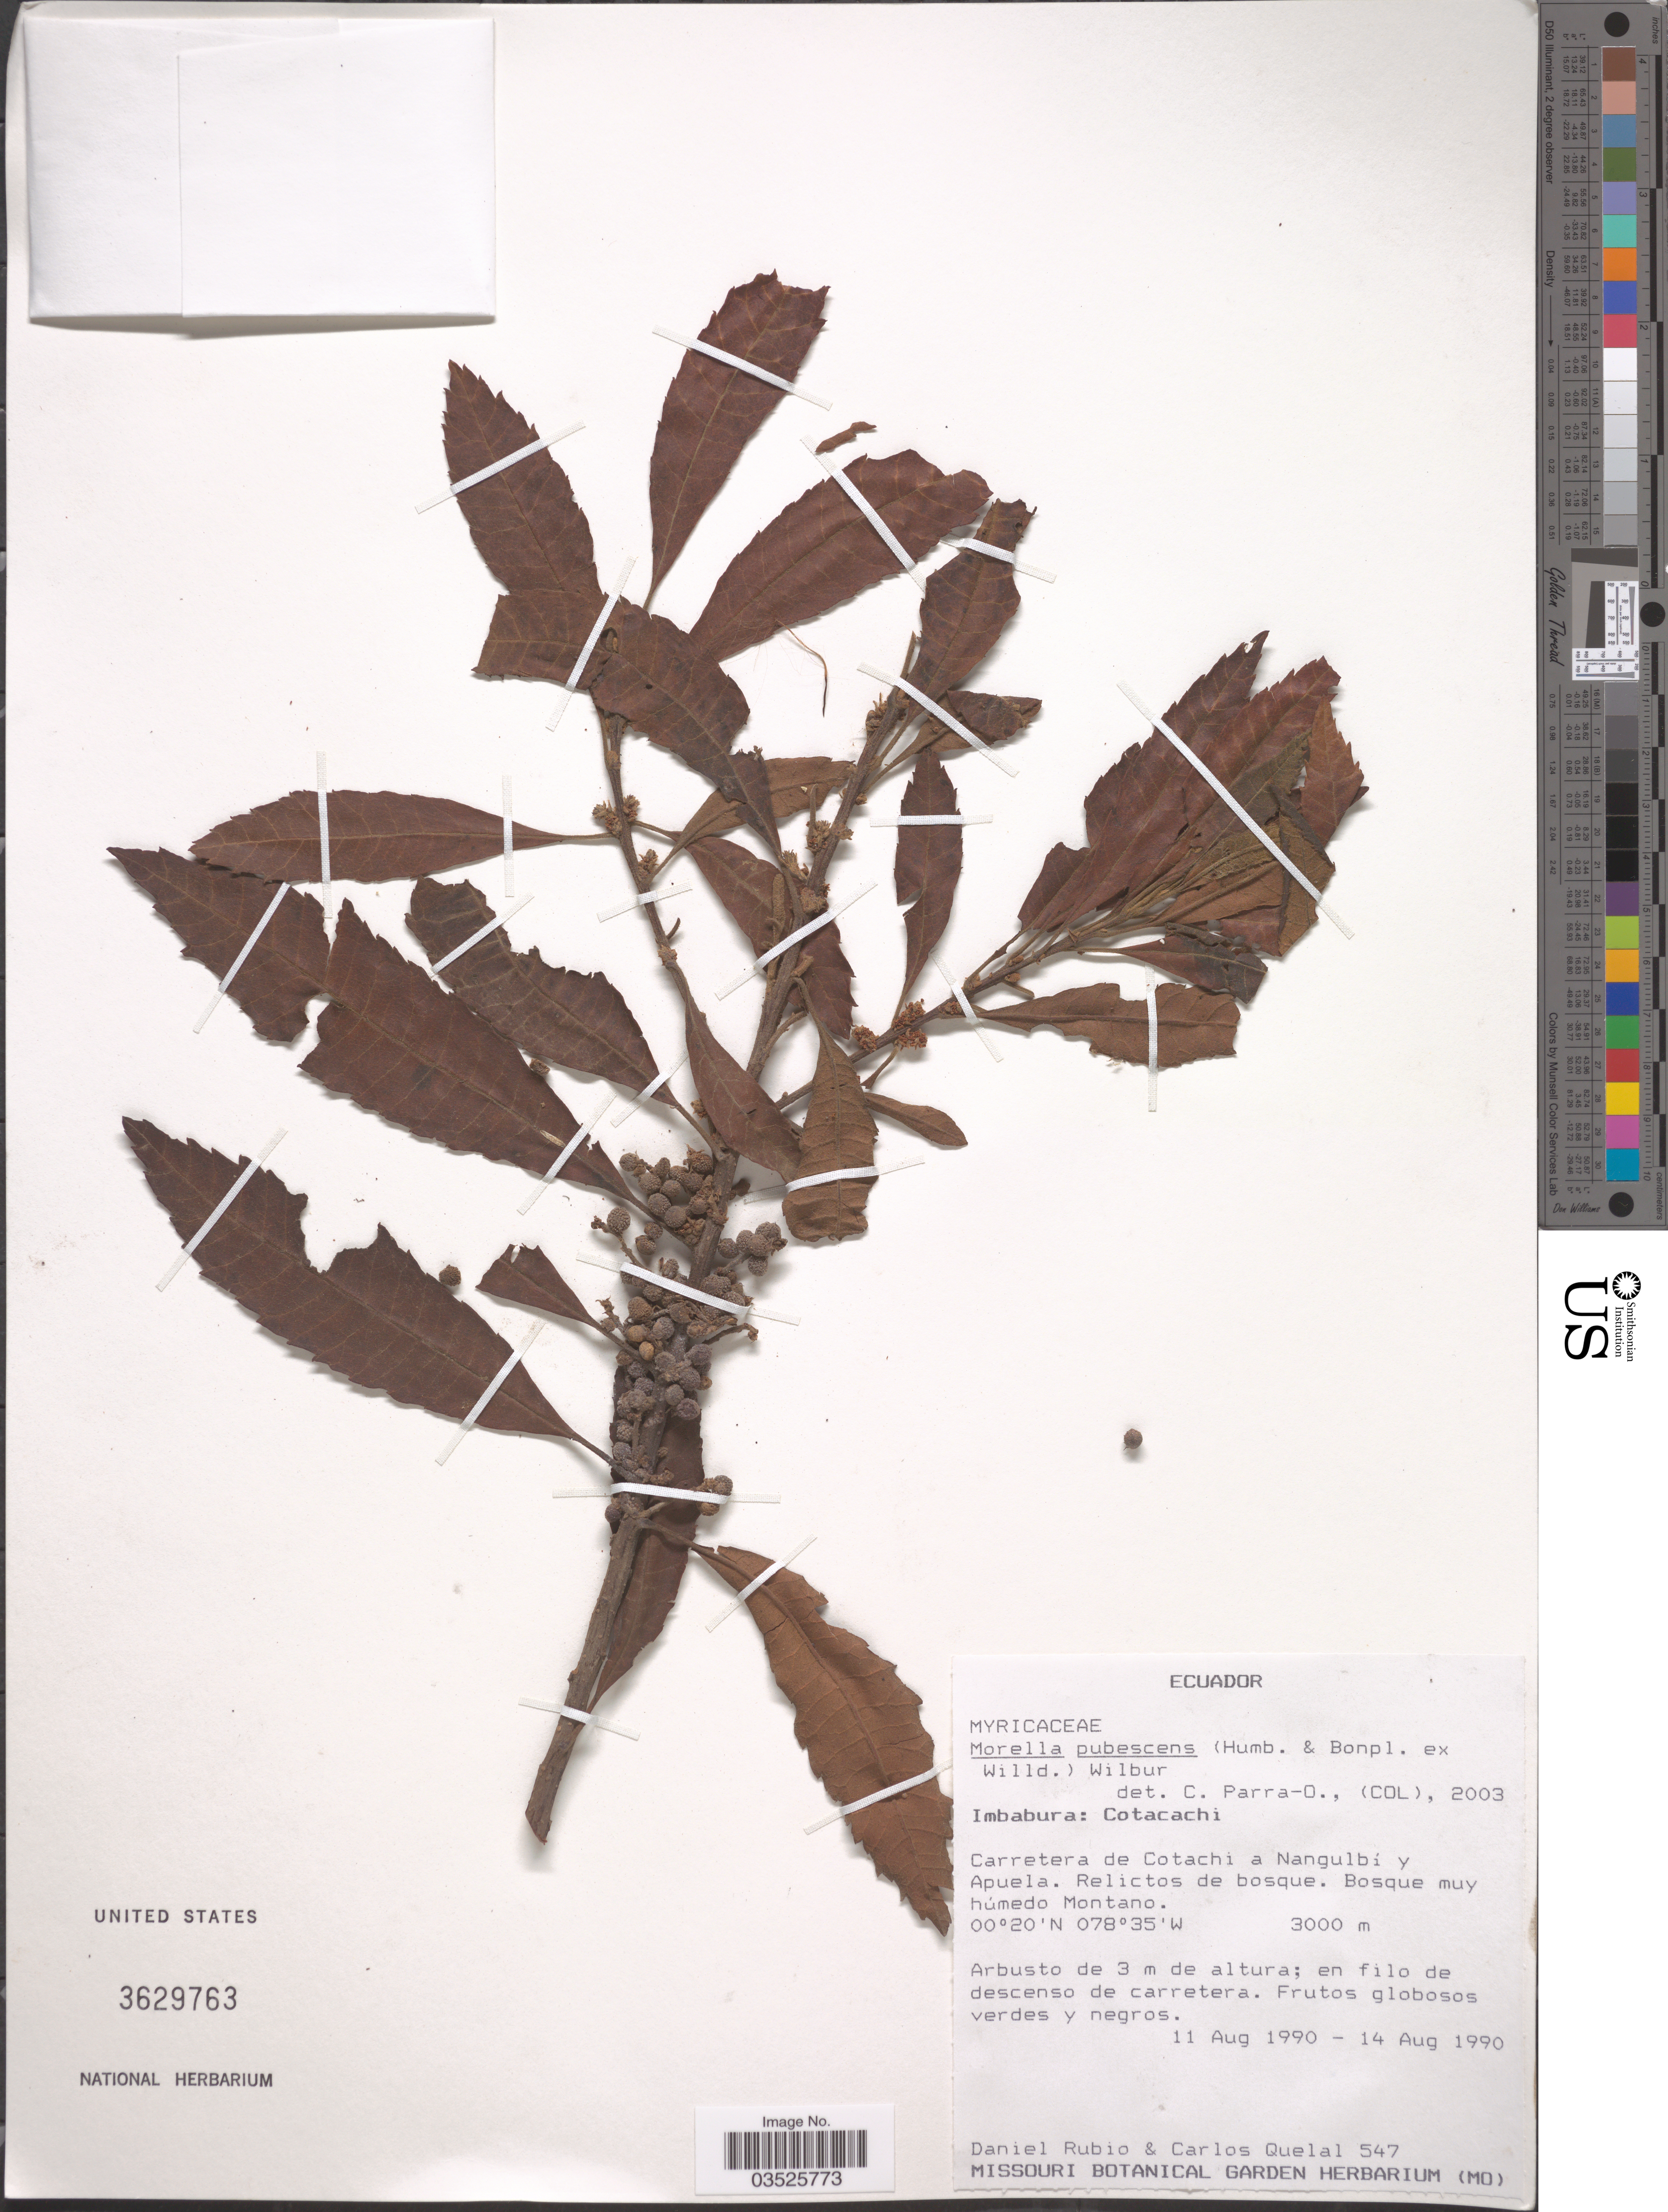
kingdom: Plantae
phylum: Tracheophyta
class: Magnoliopsida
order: Fagales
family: Myricaceae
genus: Morella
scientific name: Morella pubescens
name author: (Humb. & Bonpl. ex Willd.) Wilbur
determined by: Parra-O, Carlos A., Instituto de Ciencias Naturales - Universidad Nacional de Colombia (COLOMBIA)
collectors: D. Rubio & C. Quelal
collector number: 547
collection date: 1990-08-11/1990-08-14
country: Ecuador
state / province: Imbabura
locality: Cotacachi. Carretera de Cotacachi a Nangulbí y Apuela. Relictos de bosque. Bosque muy húmedo Montano.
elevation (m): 3000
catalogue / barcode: US 3629763